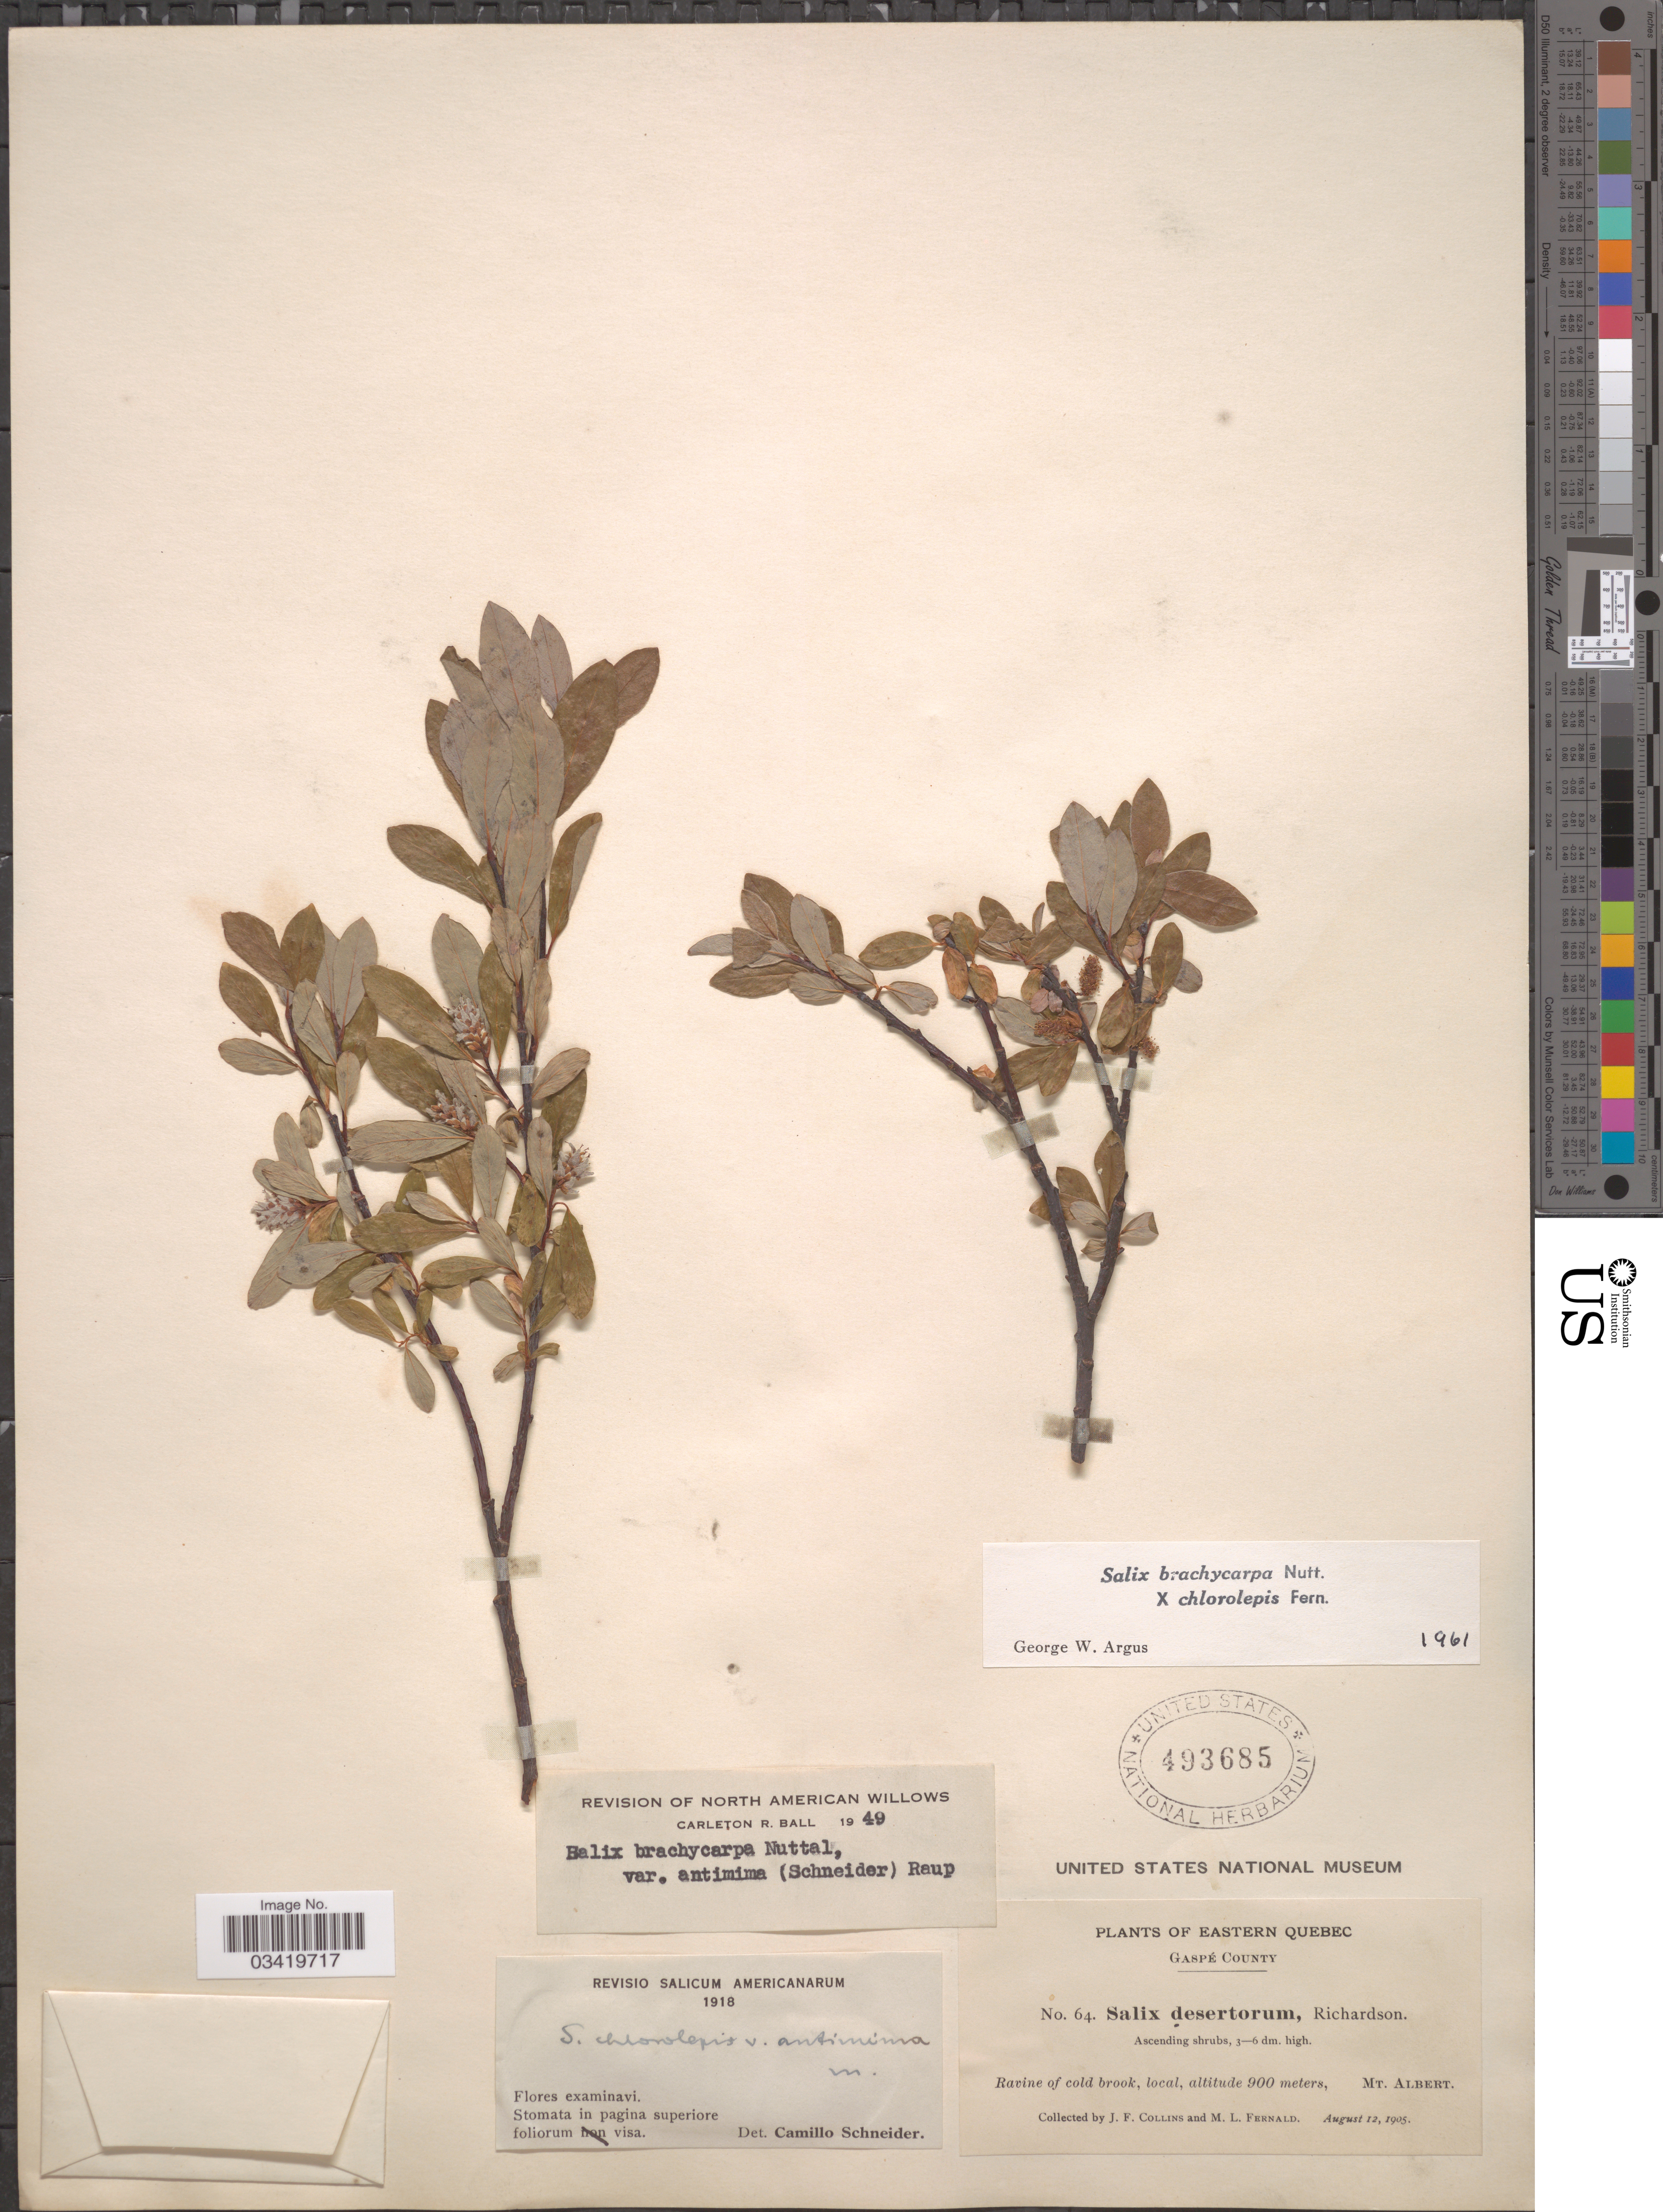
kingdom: Plantae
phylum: Tracheophyta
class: Magnoliopsida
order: Malpighiales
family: Salicaceae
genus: Salix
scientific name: Salix brachycarpa x S. chlorolepis Fernald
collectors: J. Collins & M. L. Fernald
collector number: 64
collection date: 1905-08-12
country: Canada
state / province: Quebec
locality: Eastern Quebec. Gaspé County. Ravine of cold brook. Mt. Albert.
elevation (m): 900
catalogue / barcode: US 493685